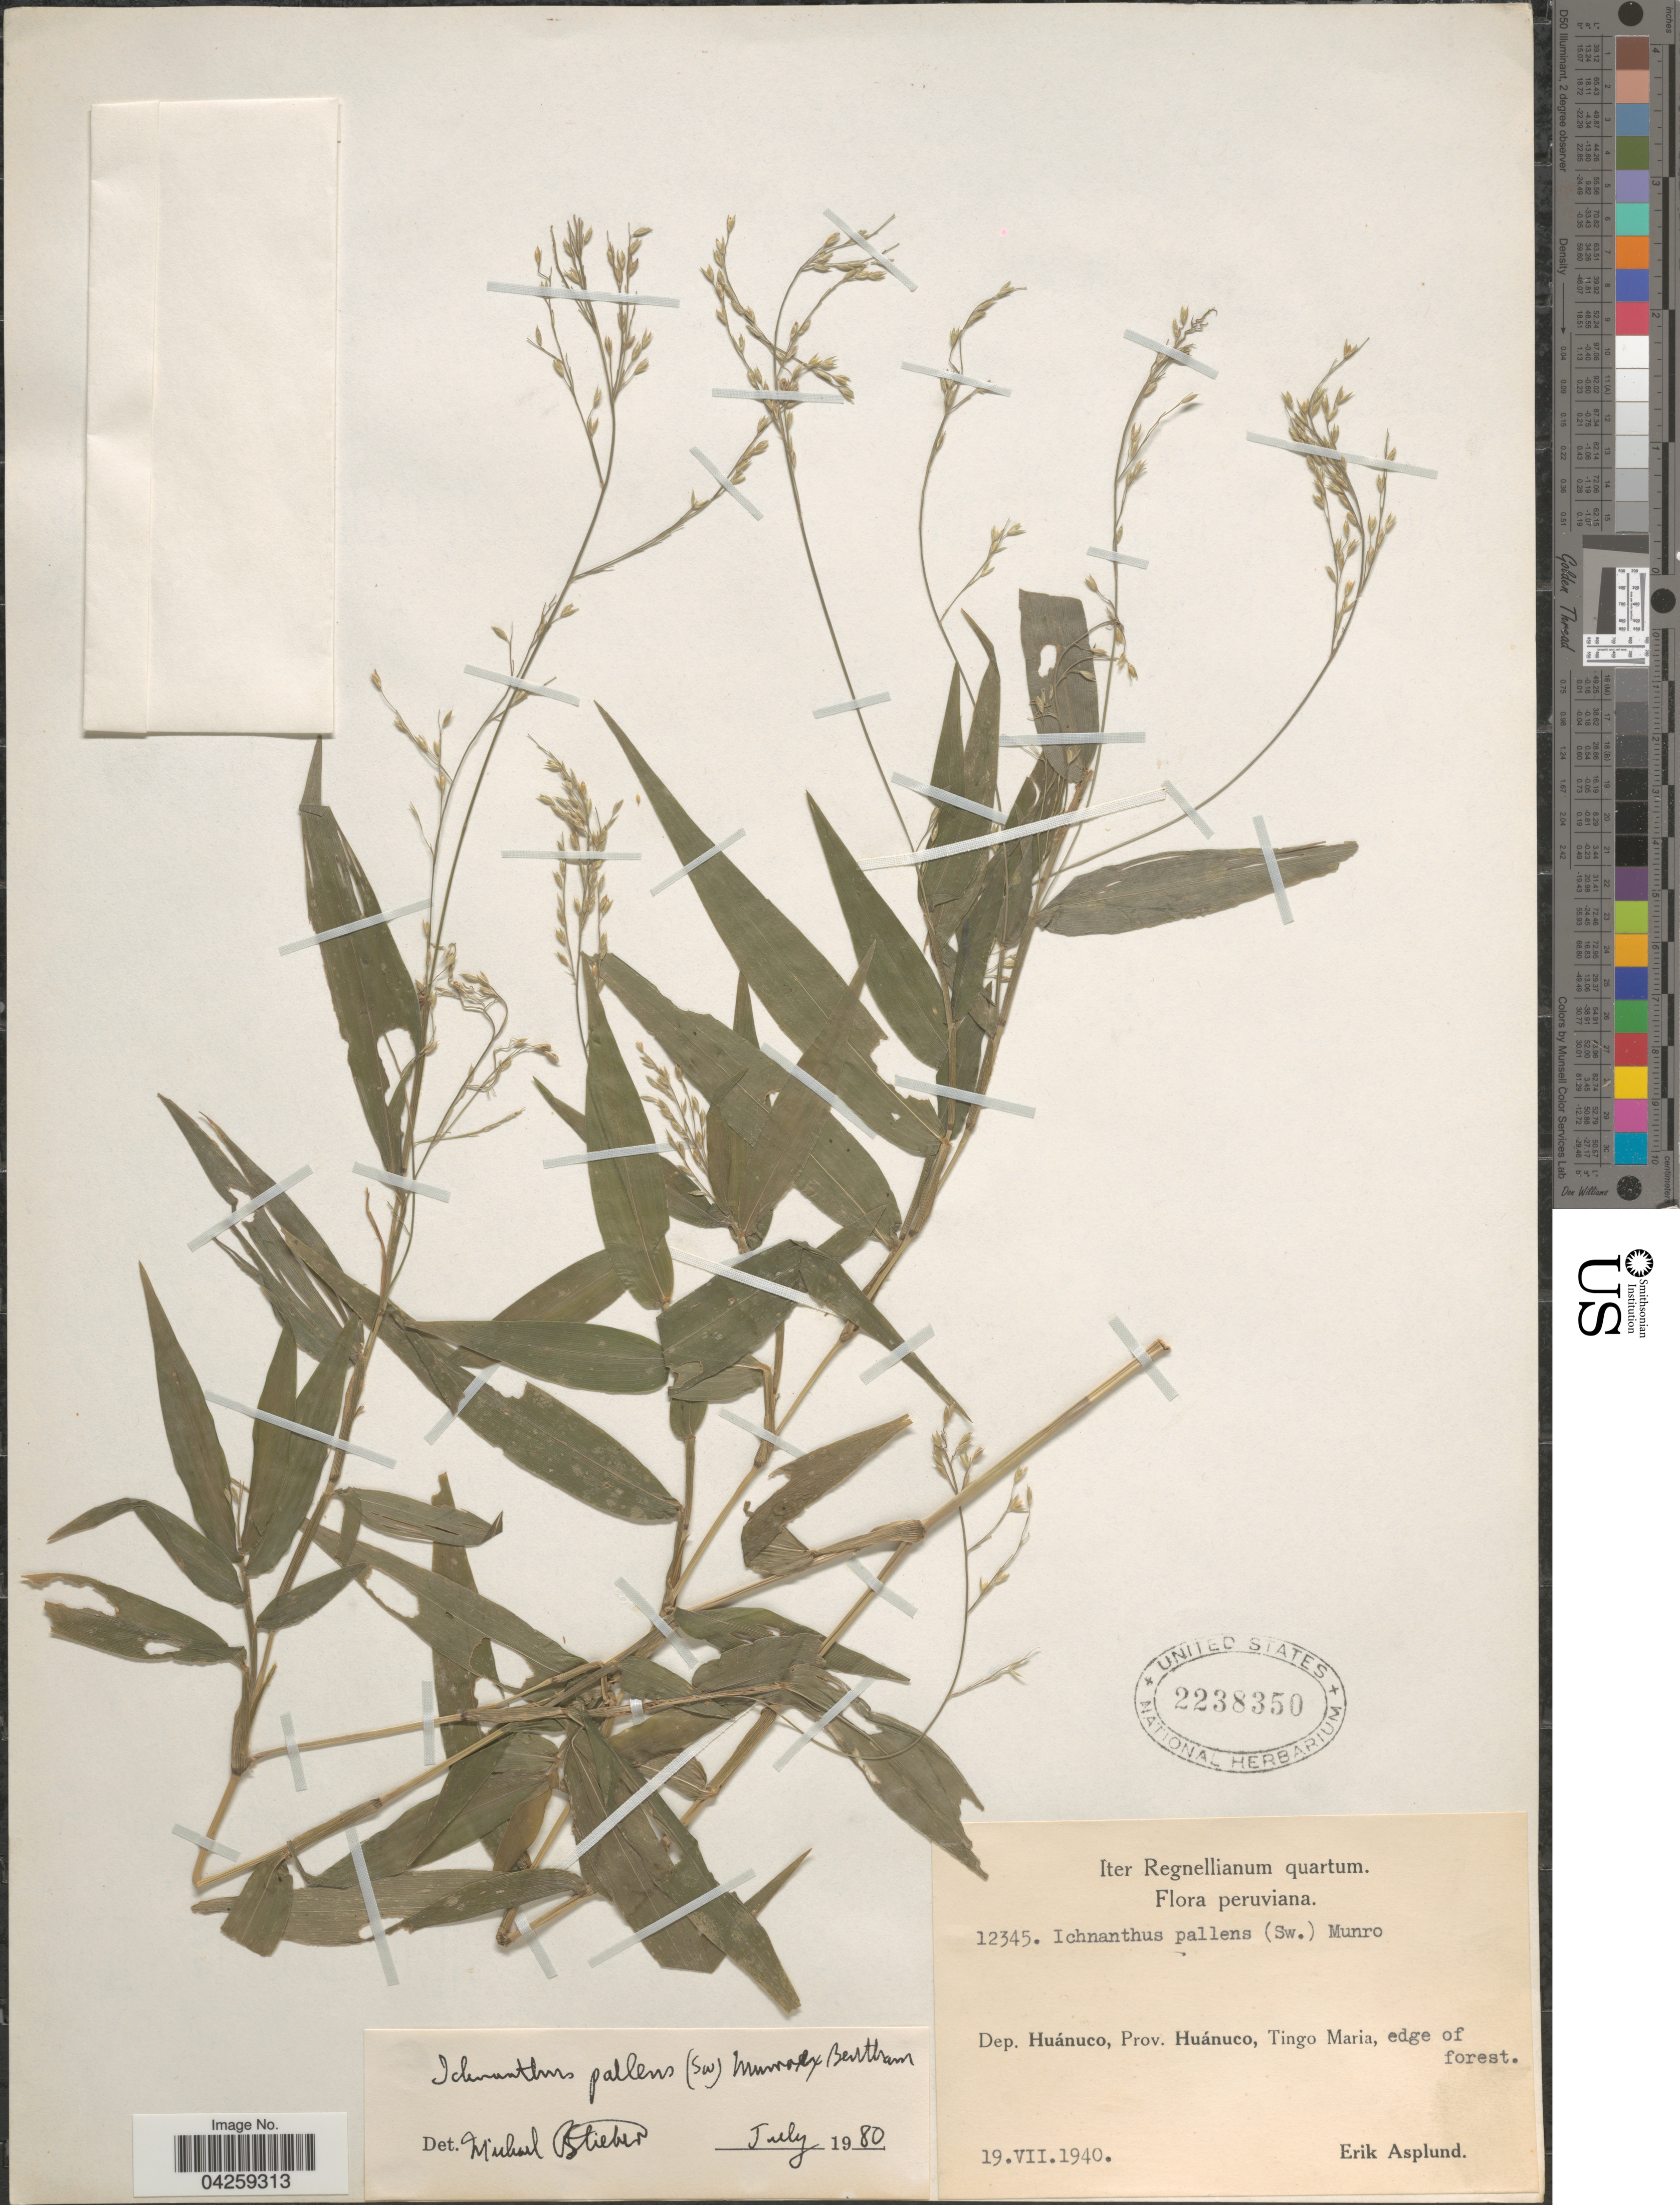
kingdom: Plantae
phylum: Tracheophyta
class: Liliopsida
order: Poales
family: Poaceae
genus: Ichnanthus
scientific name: Ichnanthus pallens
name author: (Sw.) Munro ex Benth.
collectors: E. Asplund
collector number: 12345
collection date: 1940-07-19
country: Peru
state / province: Huánuco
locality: Iter Regnellianum quartum. Peruviana. Dep. Huánuco, Tingo Maria, edge of forest.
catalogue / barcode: US 2238350